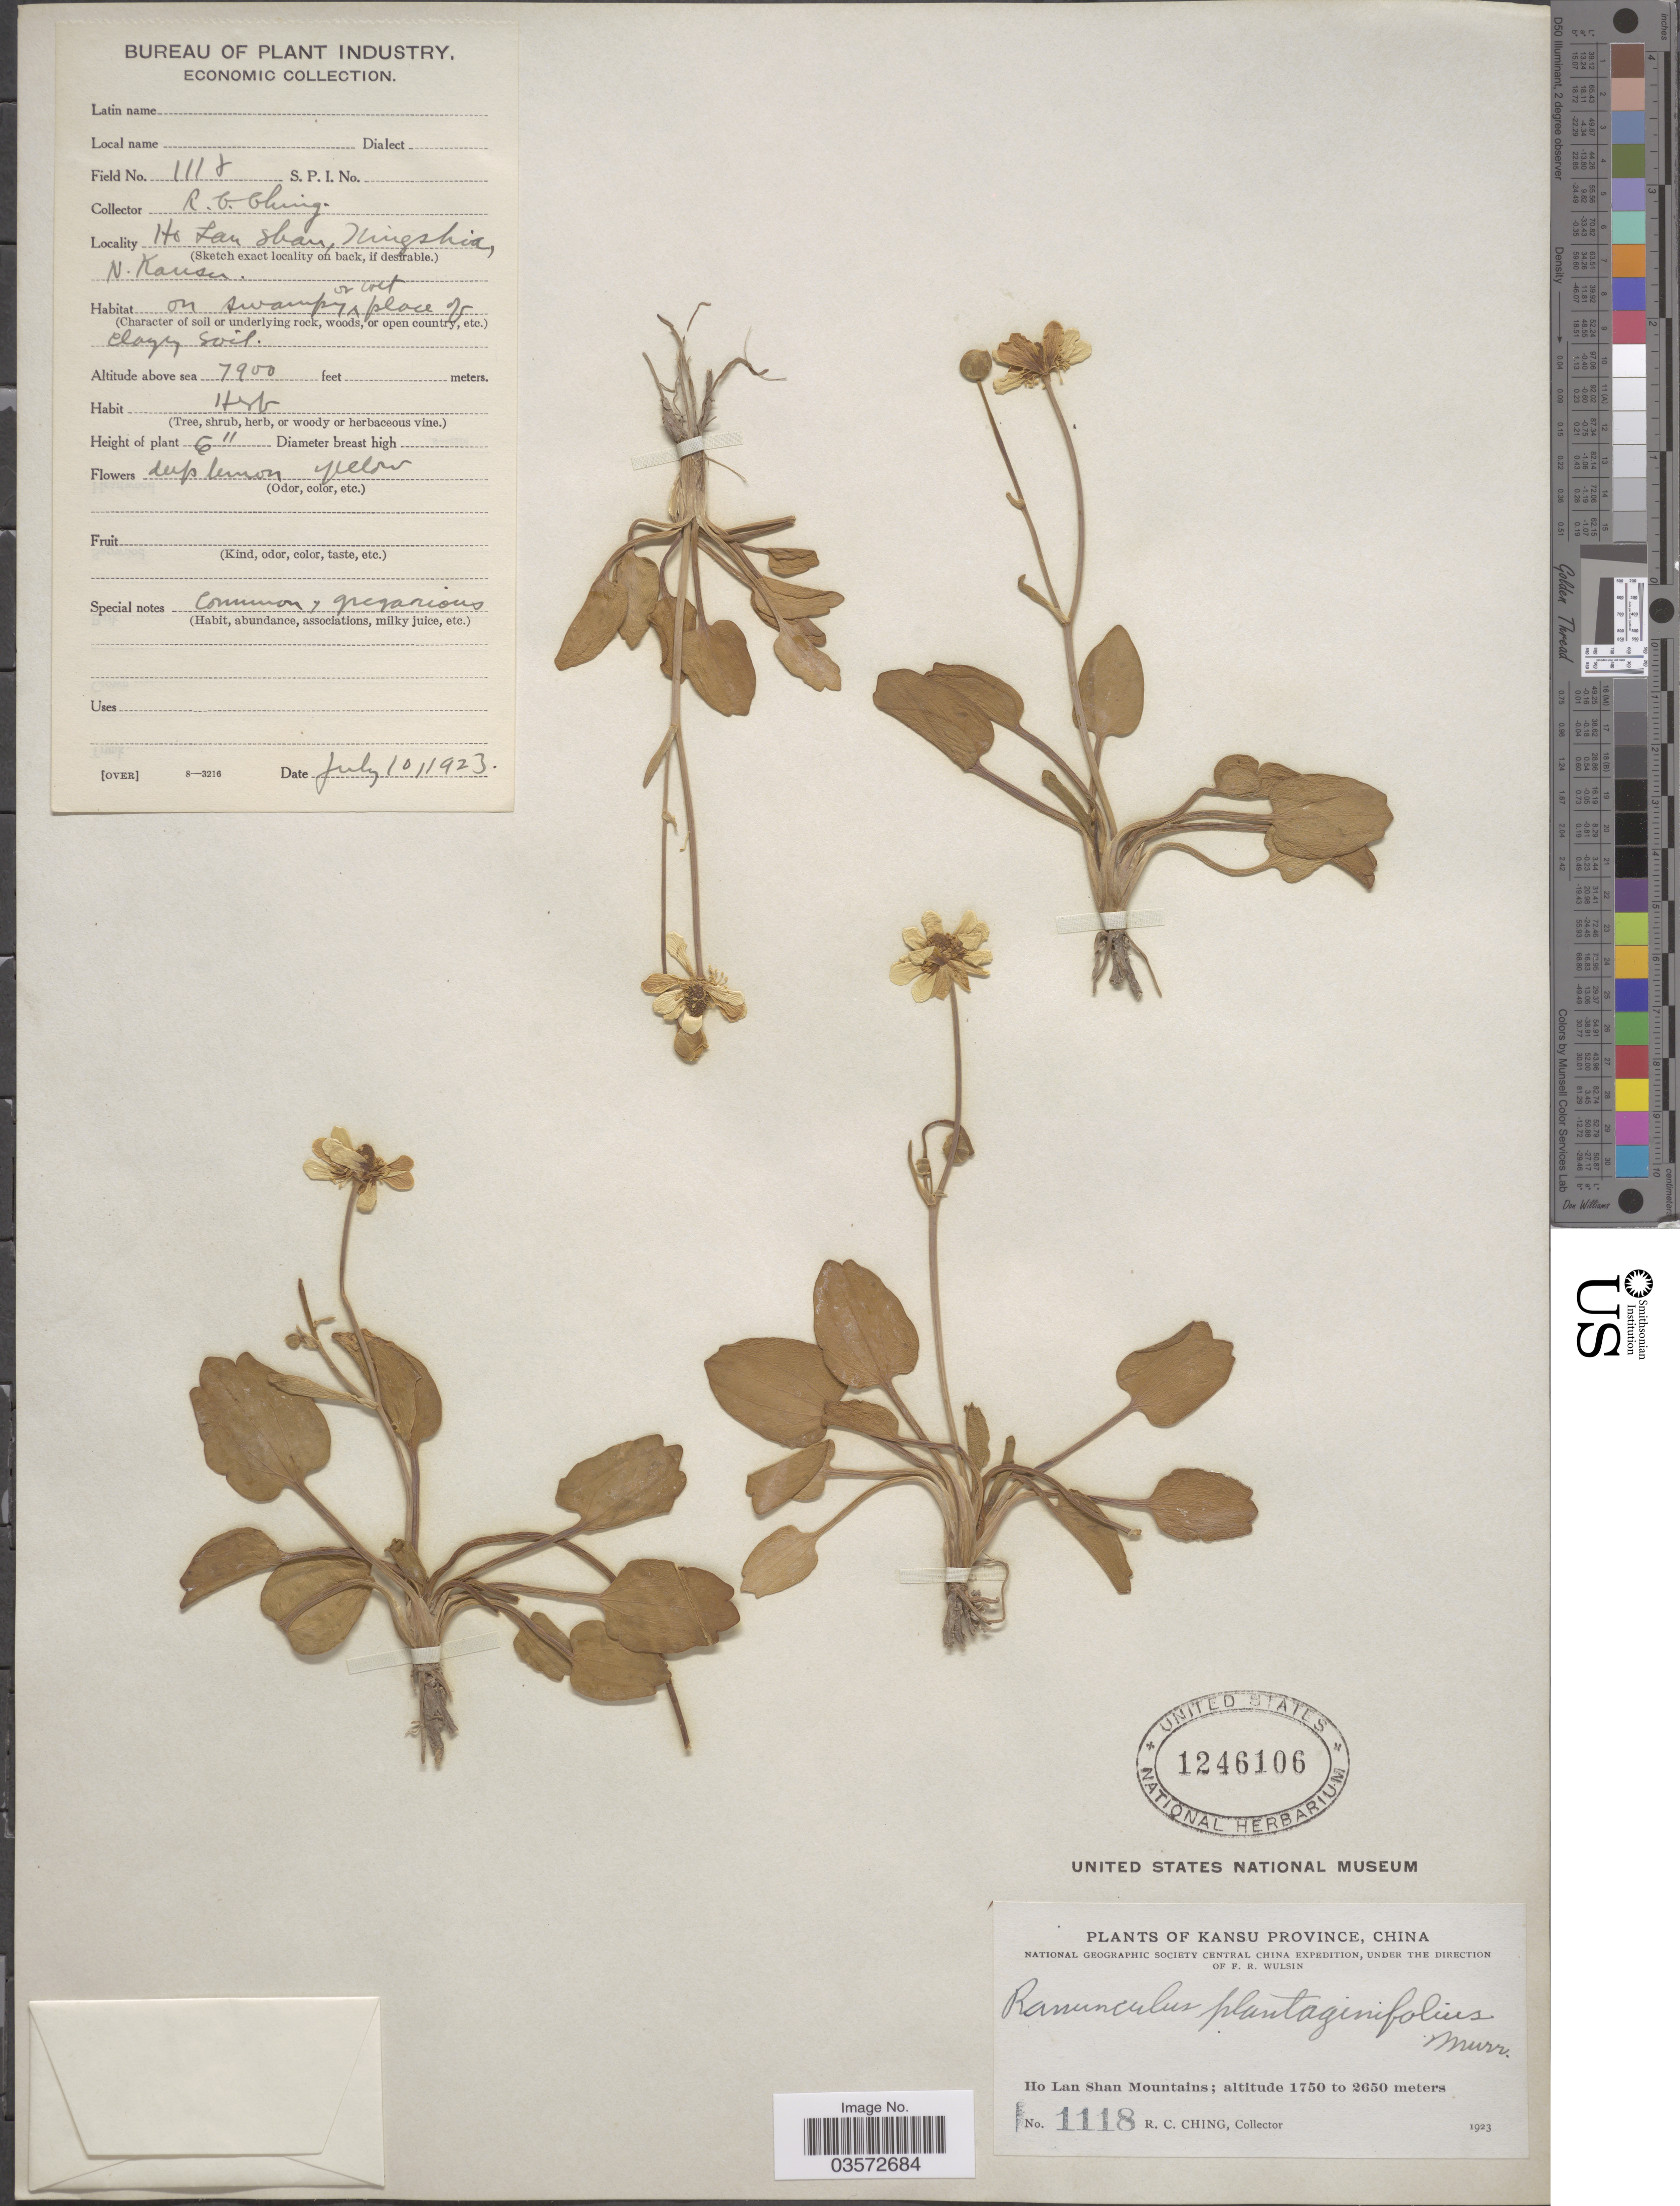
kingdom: Plantae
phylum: Tracheophyta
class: Magnoliopsida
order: Ranunculales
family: Ranunculaceae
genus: Ranunculus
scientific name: Ranunculus plantaginifolius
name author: Murray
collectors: R. C. Ching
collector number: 1118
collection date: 1923-07-10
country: China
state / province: Gansu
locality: Kansu Province. Ho Lan Shan Mountains. Ningshia. N. Kansu.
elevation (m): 2408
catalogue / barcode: US 1246106